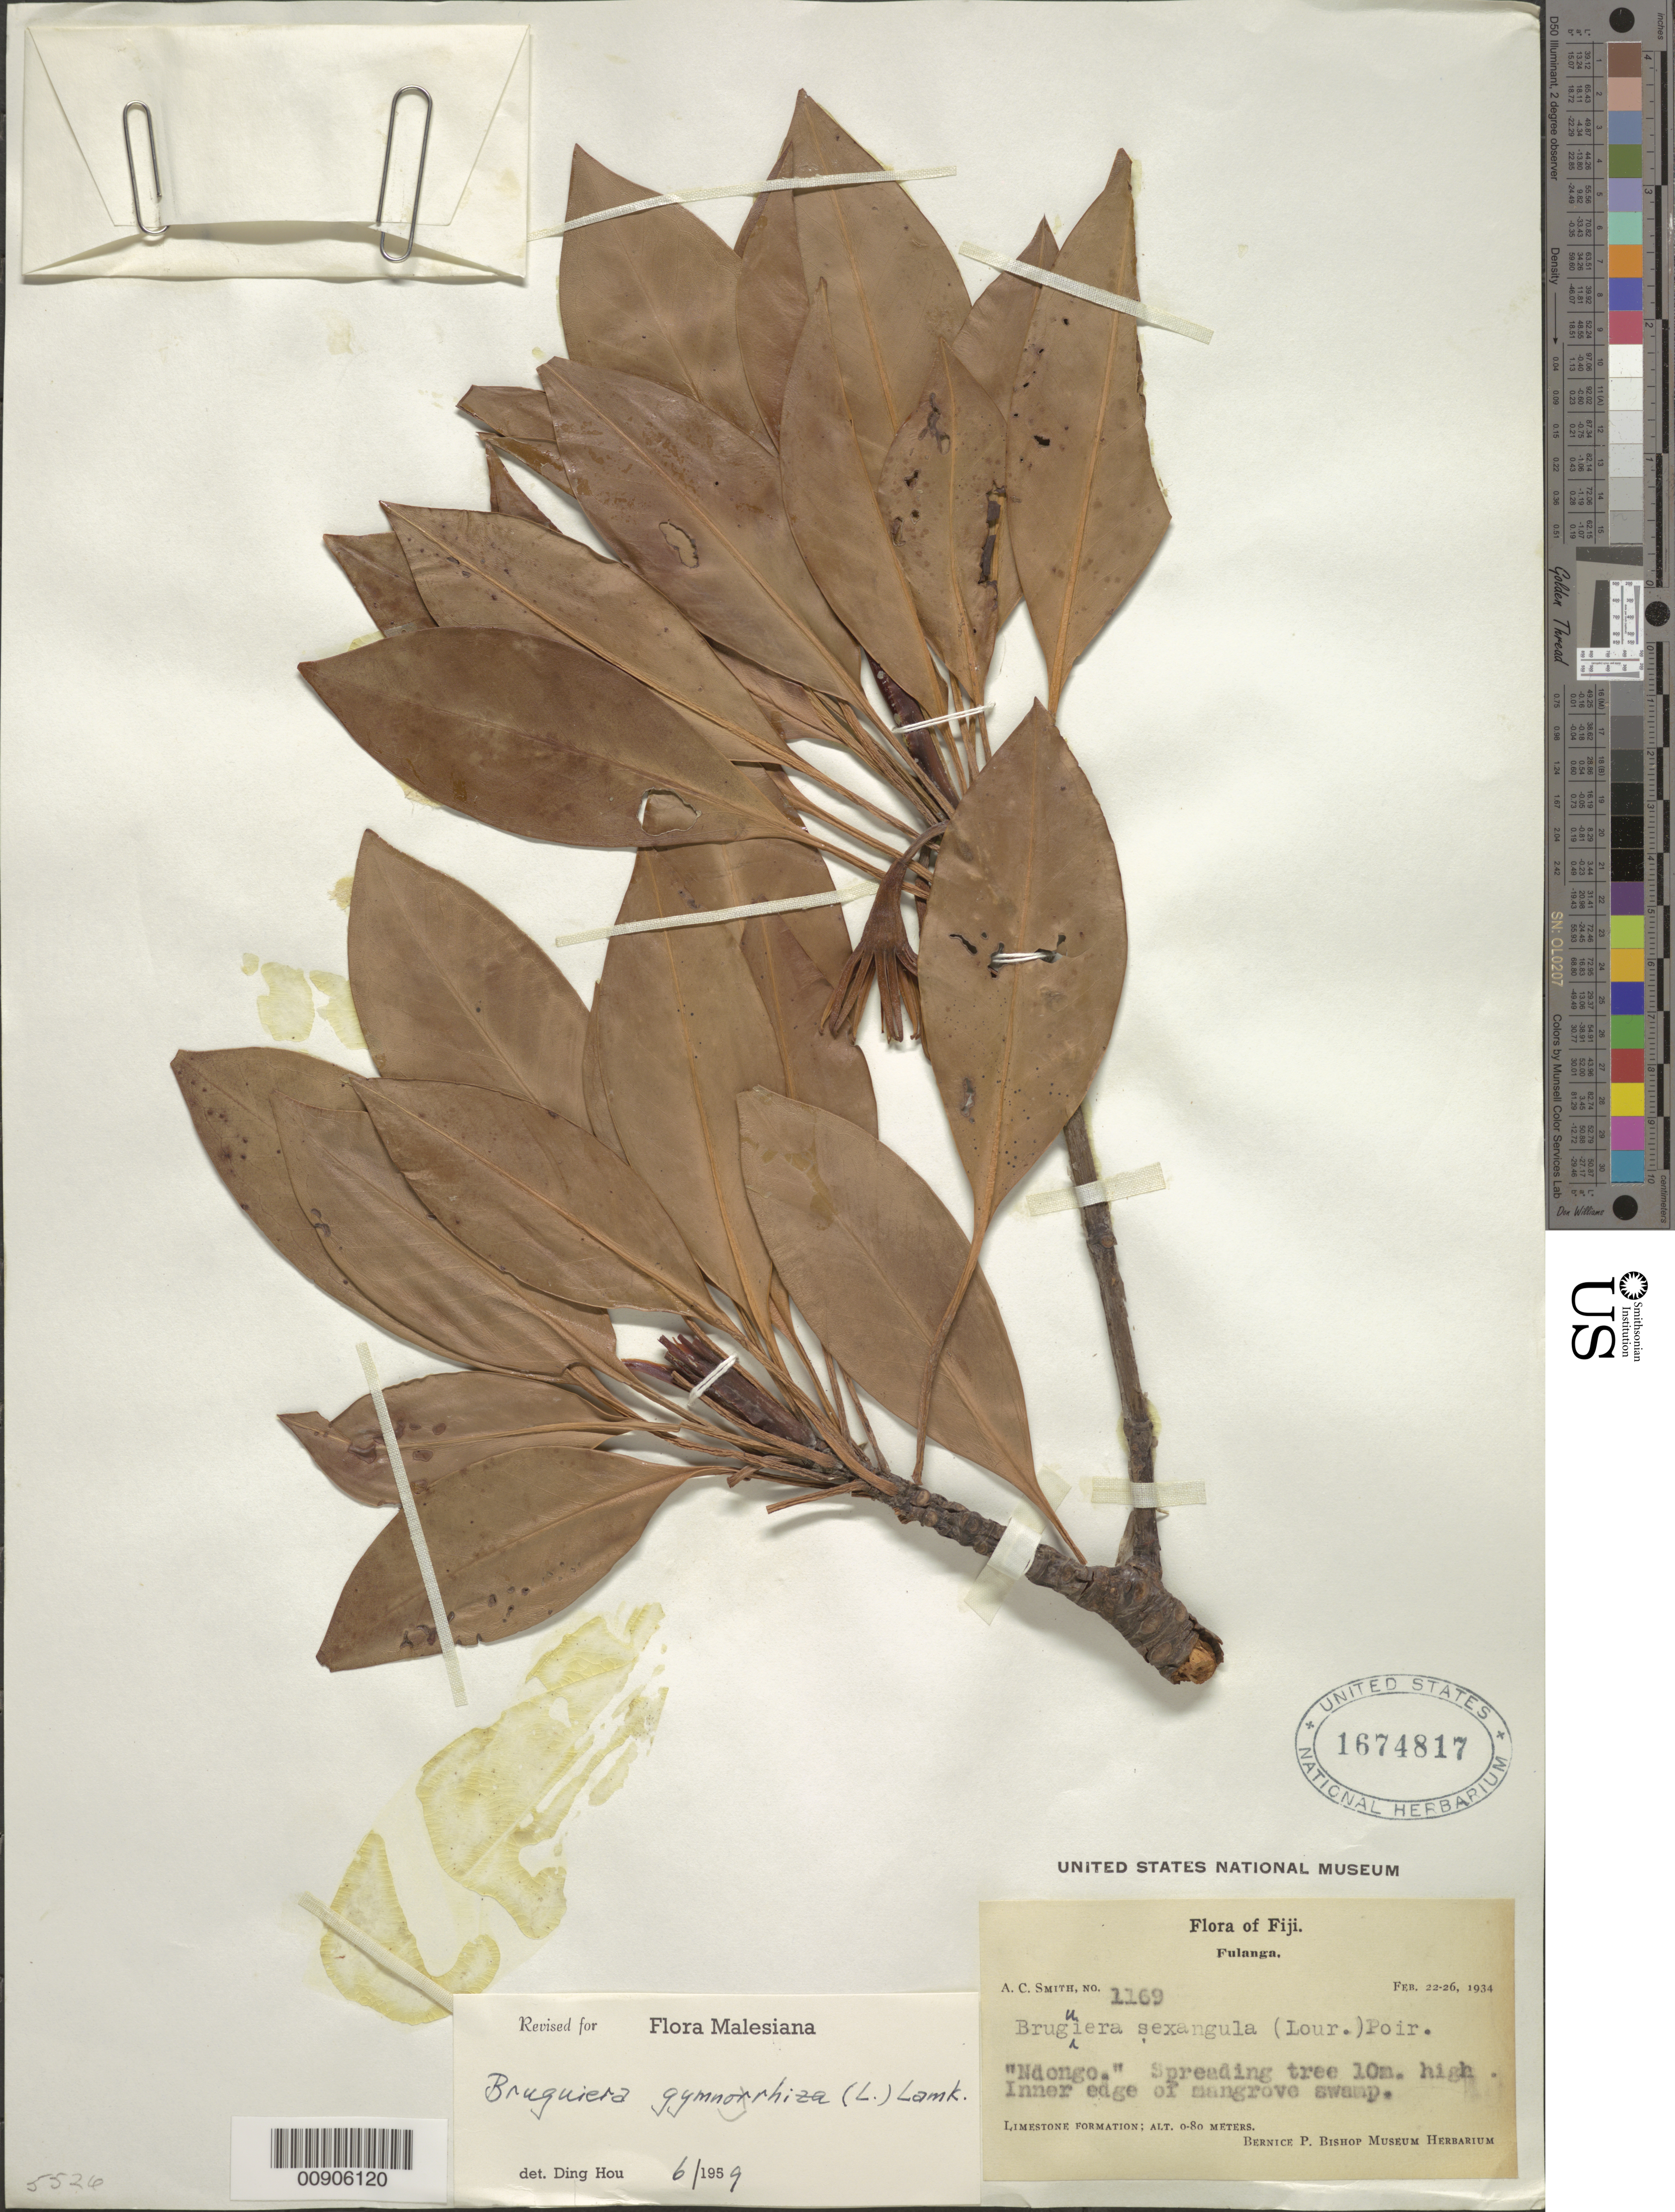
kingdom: Plantae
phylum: Tracheophyta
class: Magnoliopsida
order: Malpighiales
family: Rhizophoraceae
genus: Bruguiera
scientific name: Bruguiera gymnorhiza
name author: (L.) Savigny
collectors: C. A. Smith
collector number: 1169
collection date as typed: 22 Feb 1934 to 26 Feb 1934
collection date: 1934-02-22/1934-02-26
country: Fiji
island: Fulaga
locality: (Fulanga)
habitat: Inner edge of mangrove swamp.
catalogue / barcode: US 1674817